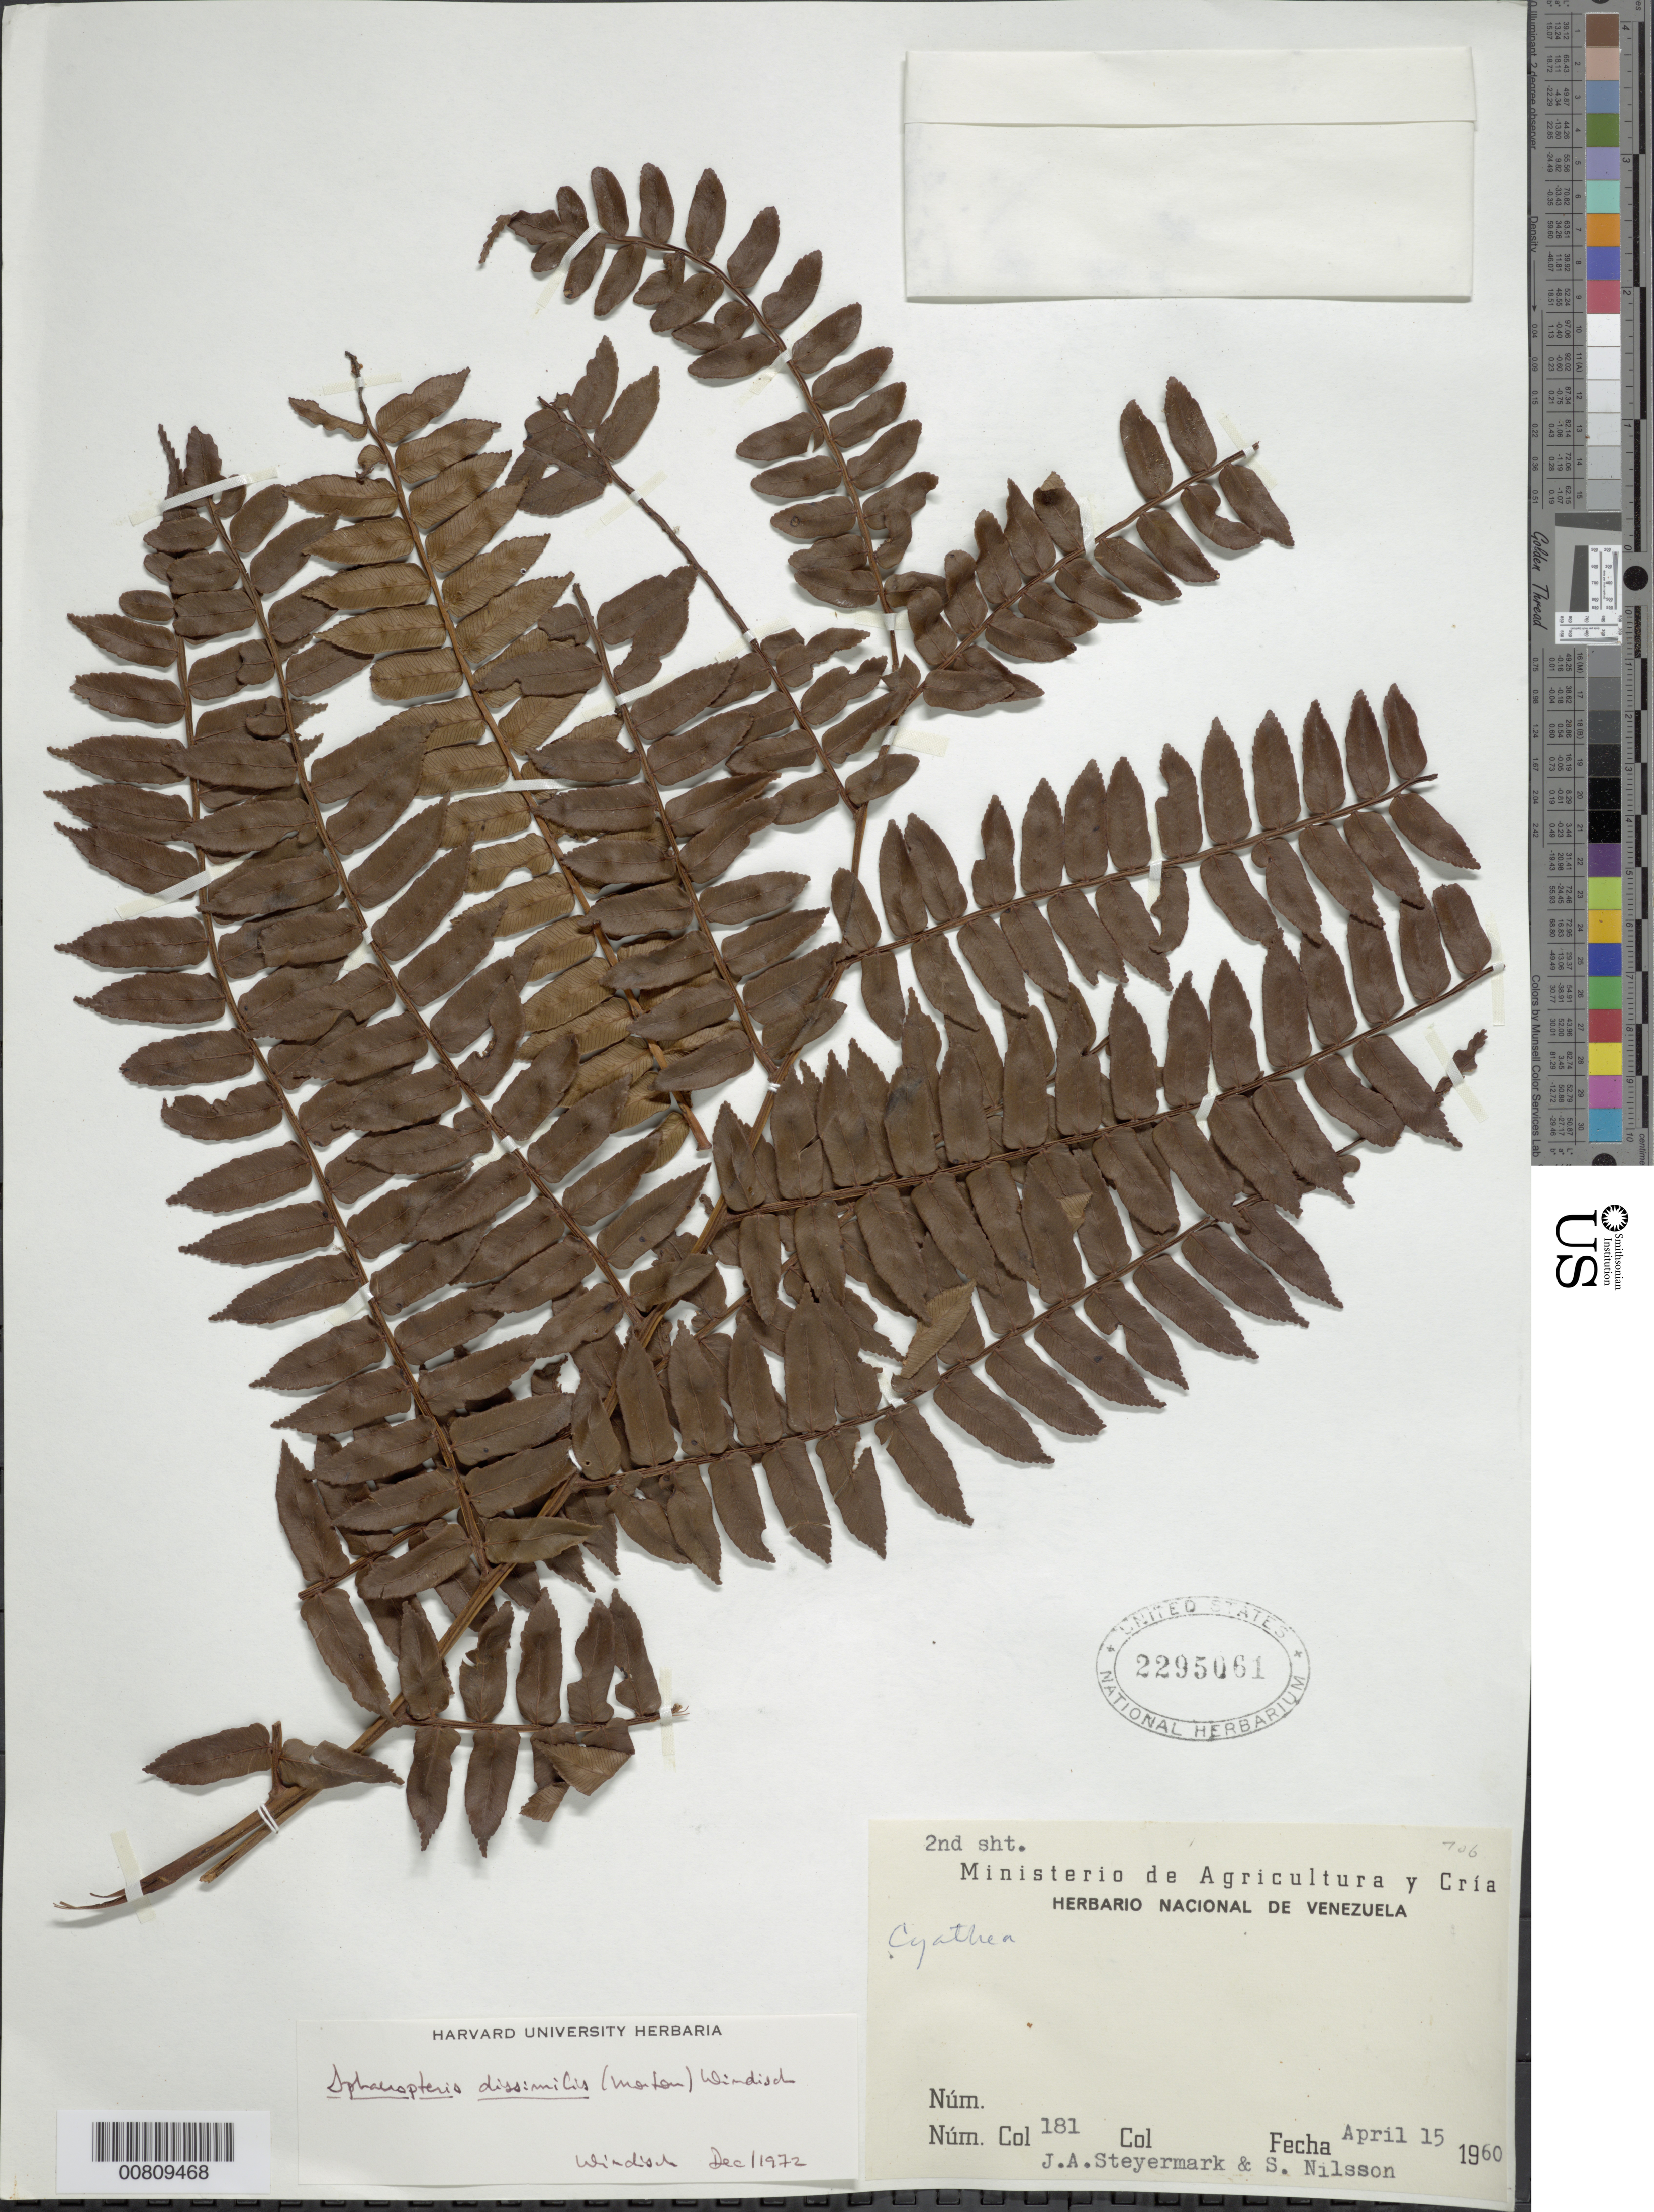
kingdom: Plantae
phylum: Tracheophyta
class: Polypodiopsida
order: Cyatheales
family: Cyatheaceae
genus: Cyathea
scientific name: Cyathea dissimilis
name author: (C.V. Morton) Stolze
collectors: J. Steyermark & S. Nilsson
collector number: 181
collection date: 1960-04-15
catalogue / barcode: US 2295061